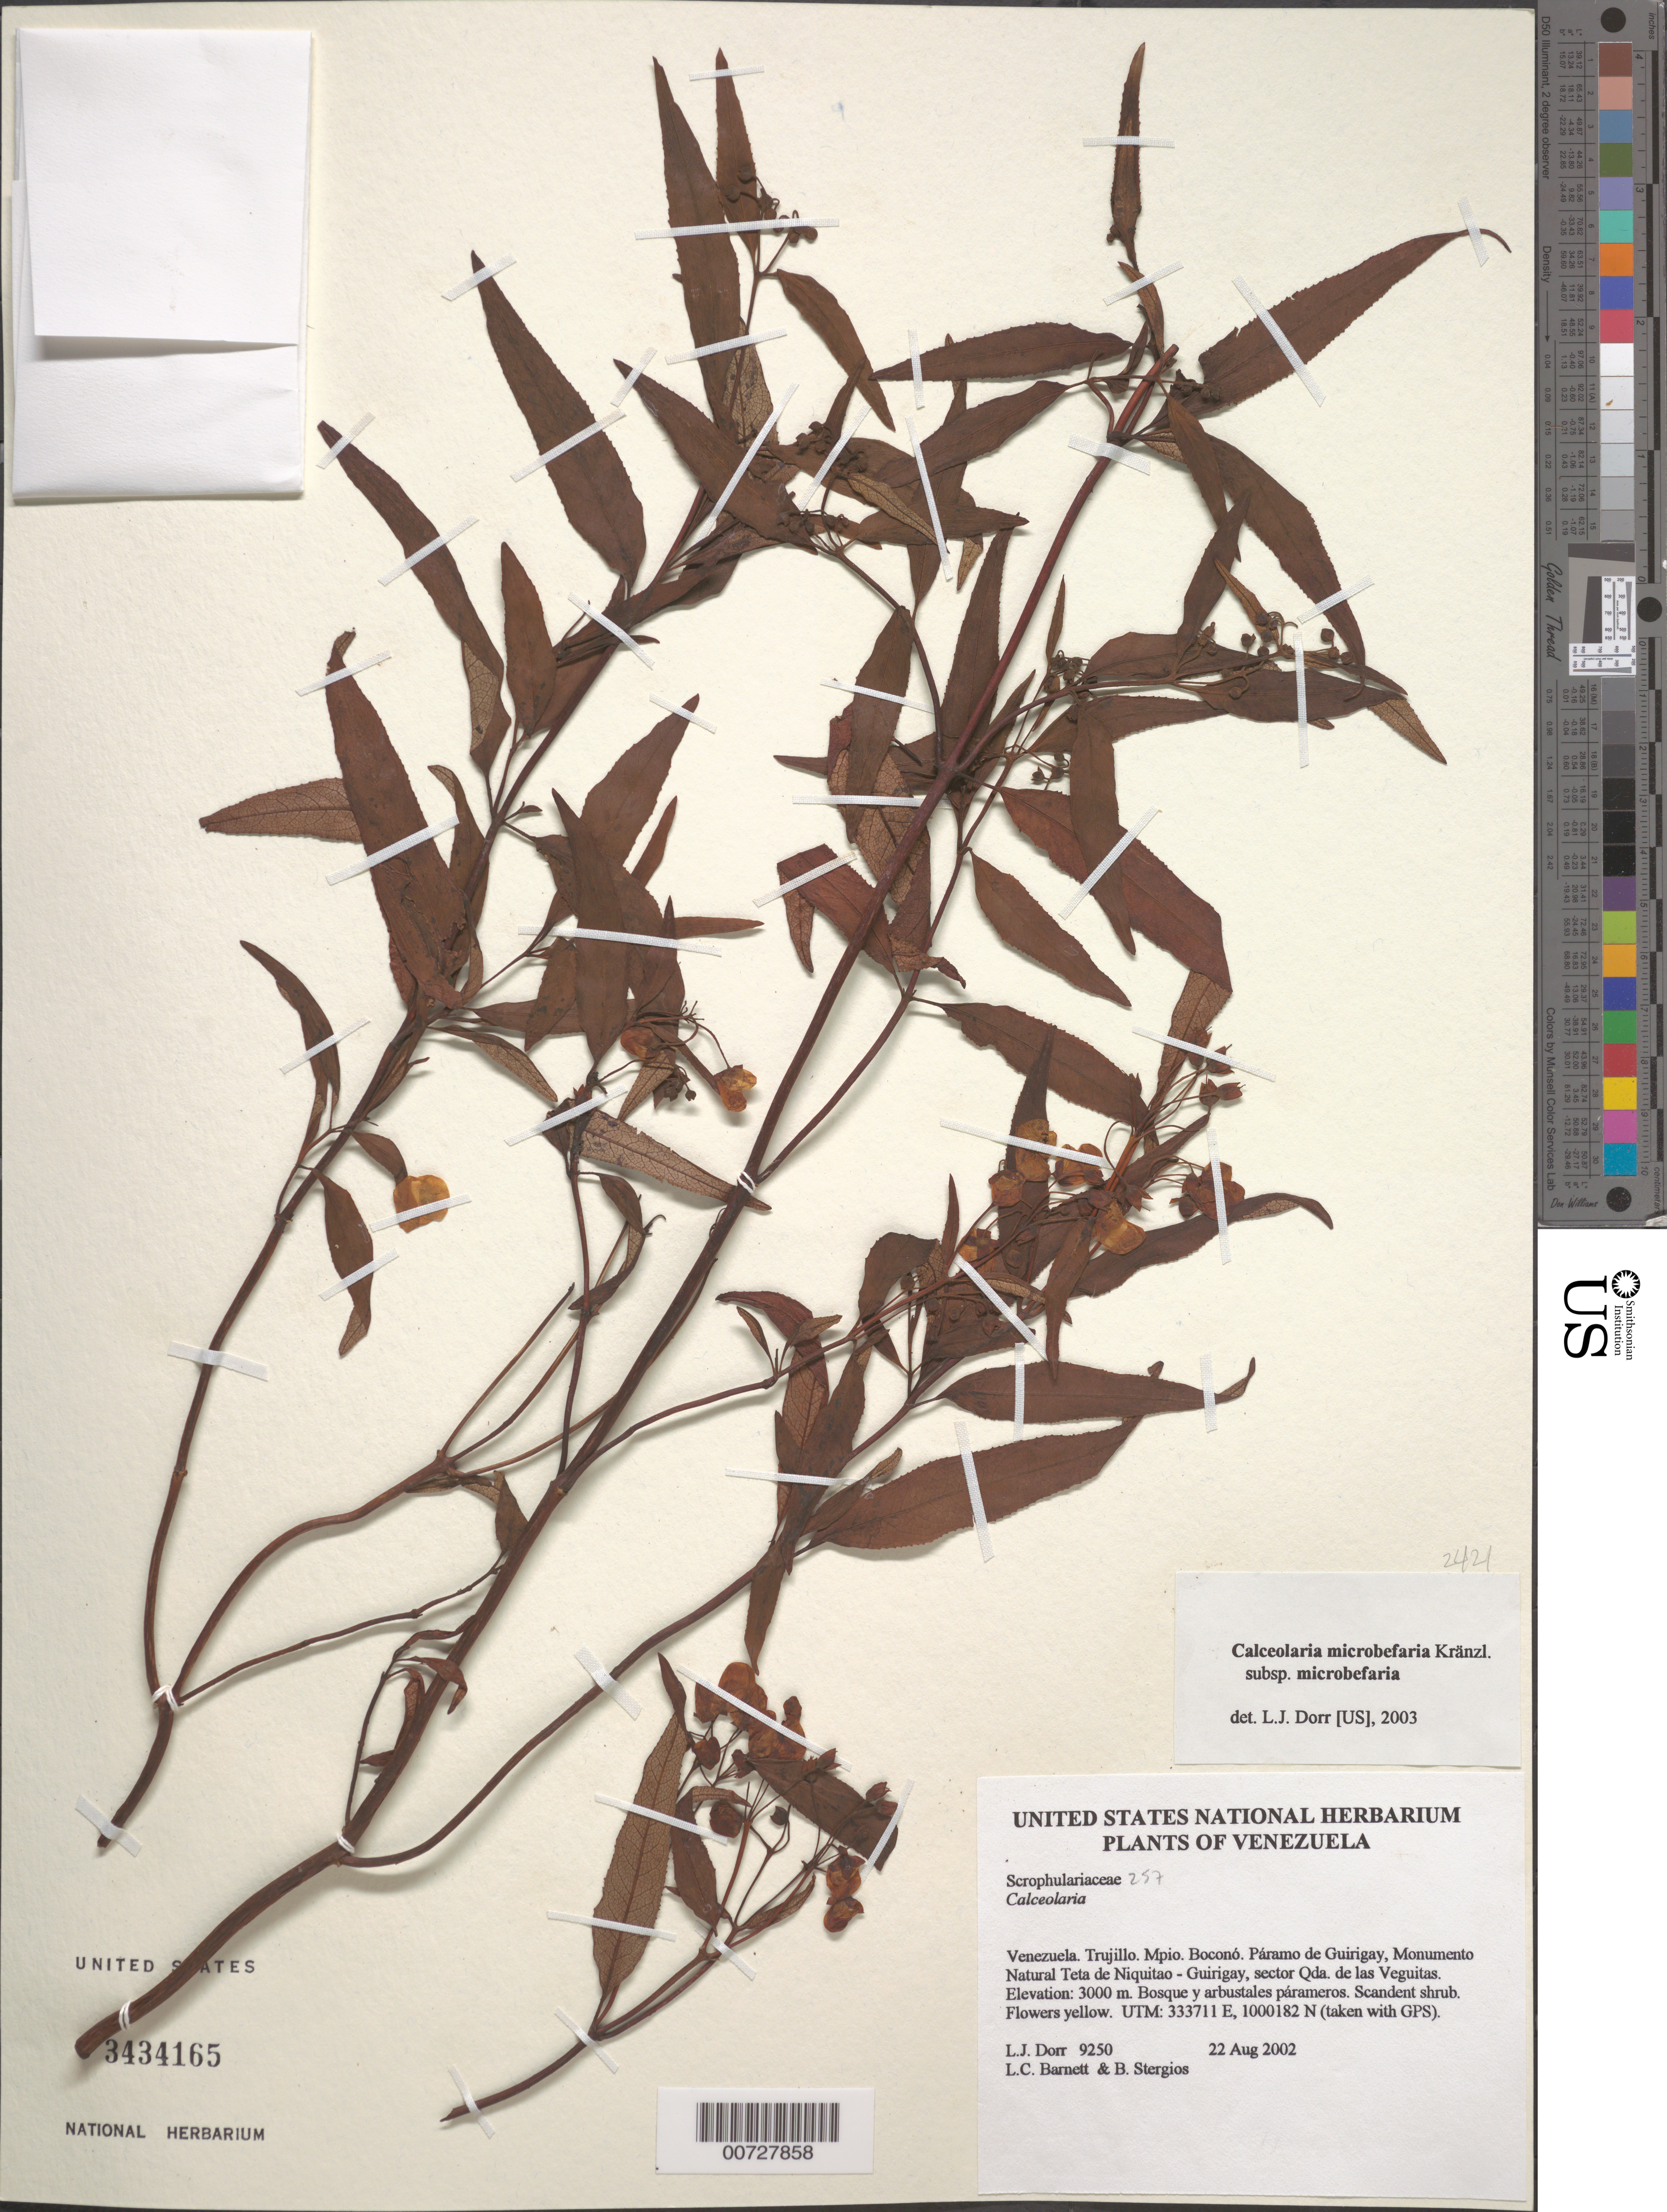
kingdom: Plantae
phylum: Tracheophyta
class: Magnoliopsida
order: Lamiales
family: Calceolariaceae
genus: Calceolaria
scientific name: Calceolaria microbefaria subsp. microbefaria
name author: Kränzl.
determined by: Dorr, L. J., (BOT), Smithsonian Institution - National Museum of Natural History (UNITED STATES)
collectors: L. J. Dorr, L. C. Barnett & B. G. Stergios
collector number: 9250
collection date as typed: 22 Aug 2002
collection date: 2002-08-22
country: Venezuela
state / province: Trujillo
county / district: Boconó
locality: Páramo de Guirigay, Monumento Natural Teta de Niquitao - Guirigay, sector Las Veguitas.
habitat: Bosque y arbustales párameros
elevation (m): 3000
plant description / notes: PORT, US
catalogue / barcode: US 343165